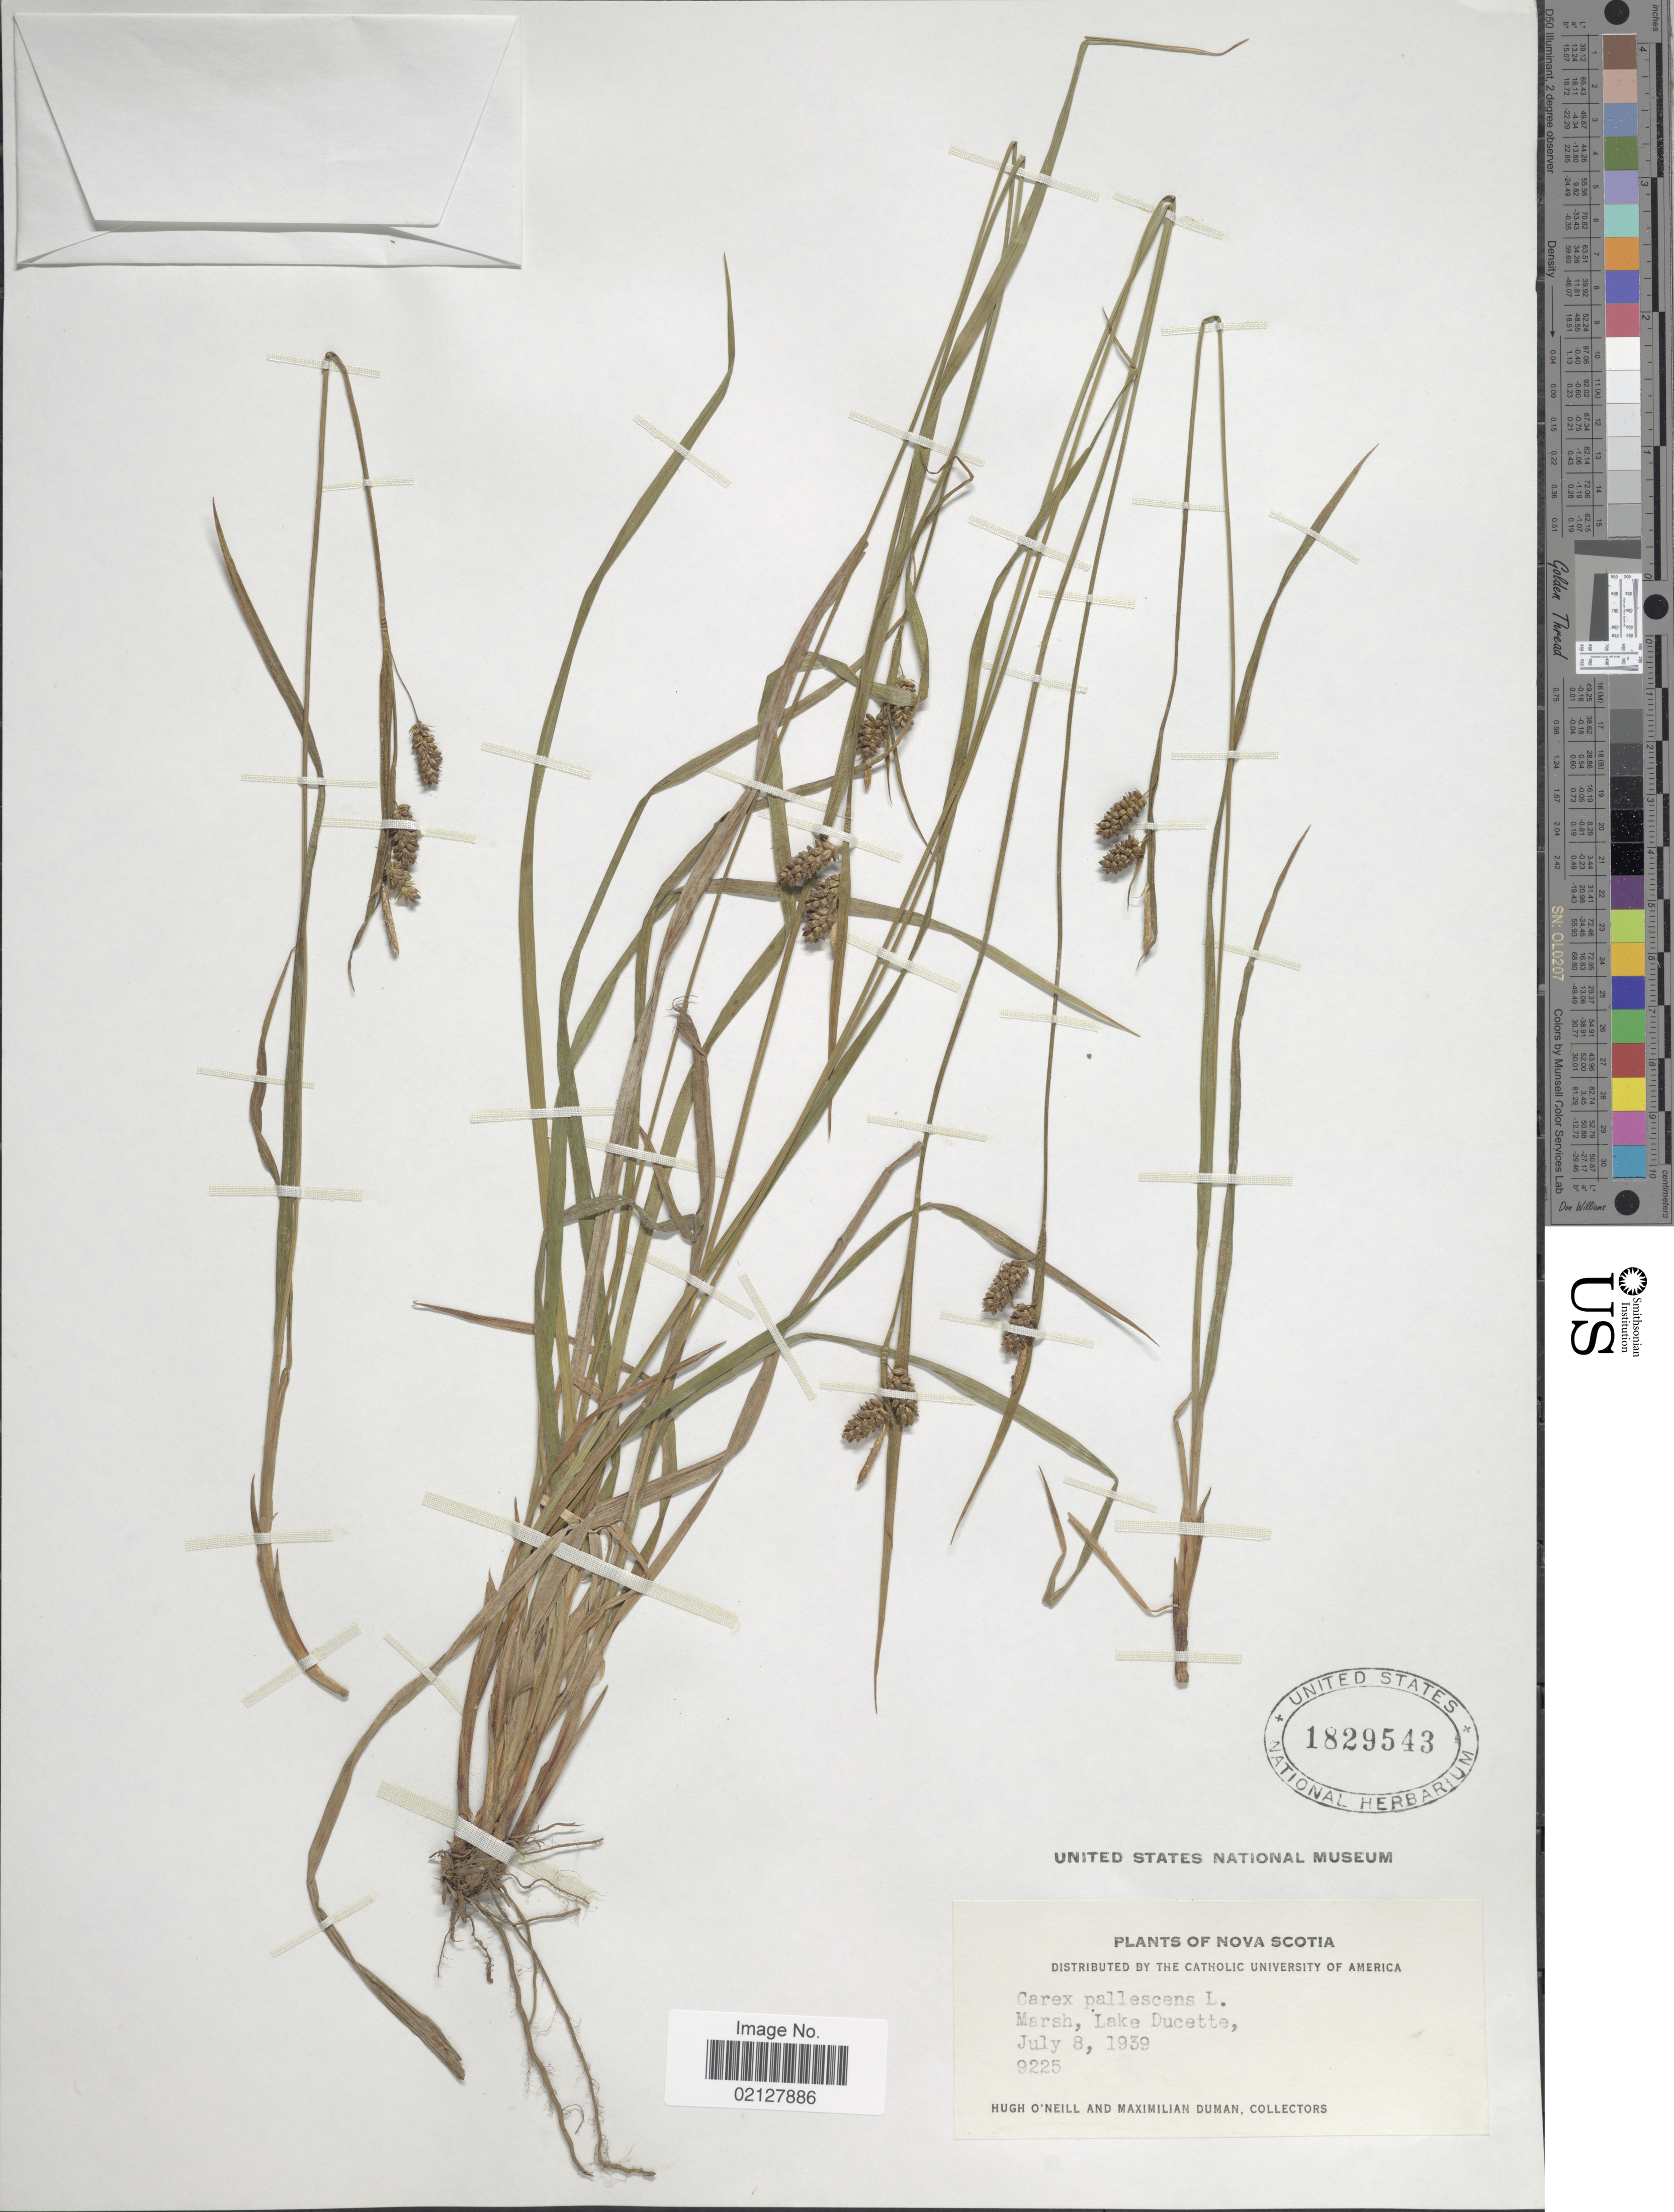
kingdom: Plantae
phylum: Tracheophyta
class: Liliopsida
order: Poales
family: Cyperaceae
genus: Carex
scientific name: Carex pallescens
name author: L.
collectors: H. O'Neill & M. Duman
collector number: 9225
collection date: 1939-07-08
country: Canada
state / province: Nova Scotia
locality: Lake Ducette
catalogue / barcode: US 1829543